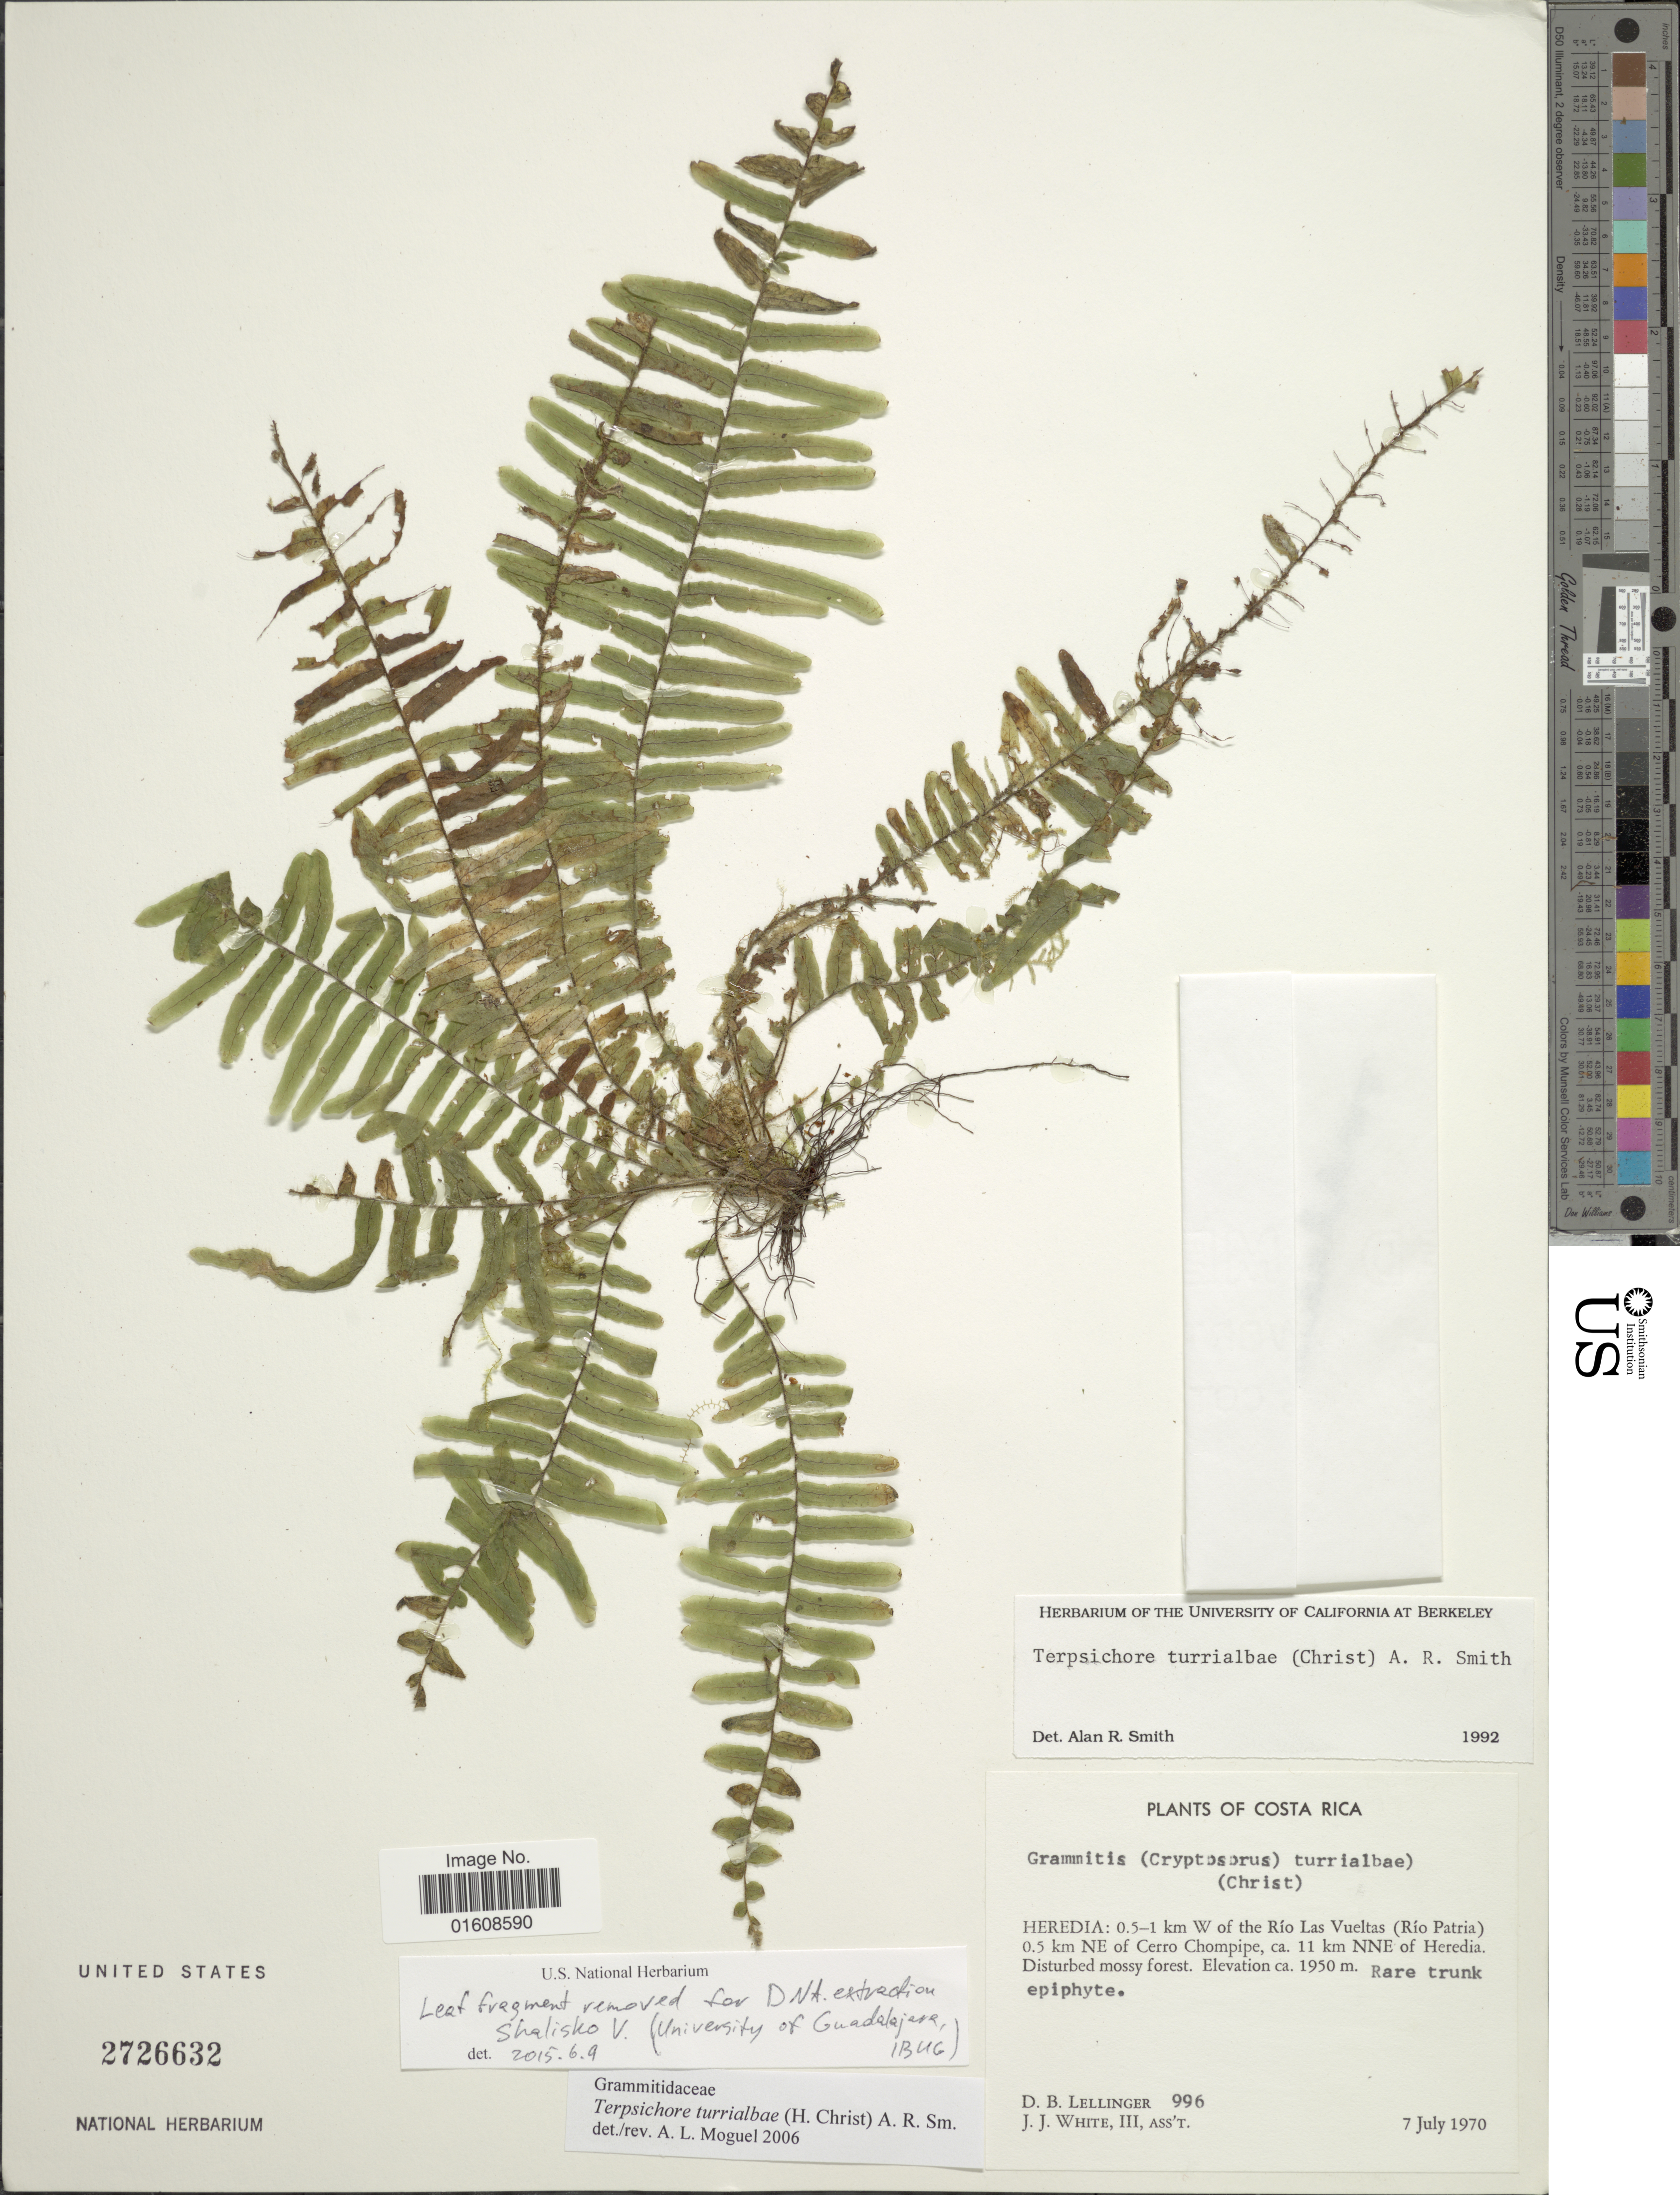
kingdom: Plantae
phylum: Tracheophyta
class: Polypodiopsida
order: Polypodiales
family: Polypodiaceae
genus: Alansmia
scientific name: Alansmia turrialbae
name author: (Christ) Moguel & M. Kessler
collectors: D. B. Lellinger & J. J. White III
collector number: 996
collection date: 1970-07-07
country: Costa Rica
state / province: Heredia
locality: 0.5-1 km W of the Río Las Vueltas (Río Patria) 0.5 km NE of Cerro Chompipe, ca. 11 km NNE of Heredia. Disturbed mossy forest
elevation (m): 1950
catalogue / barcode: US 2726632